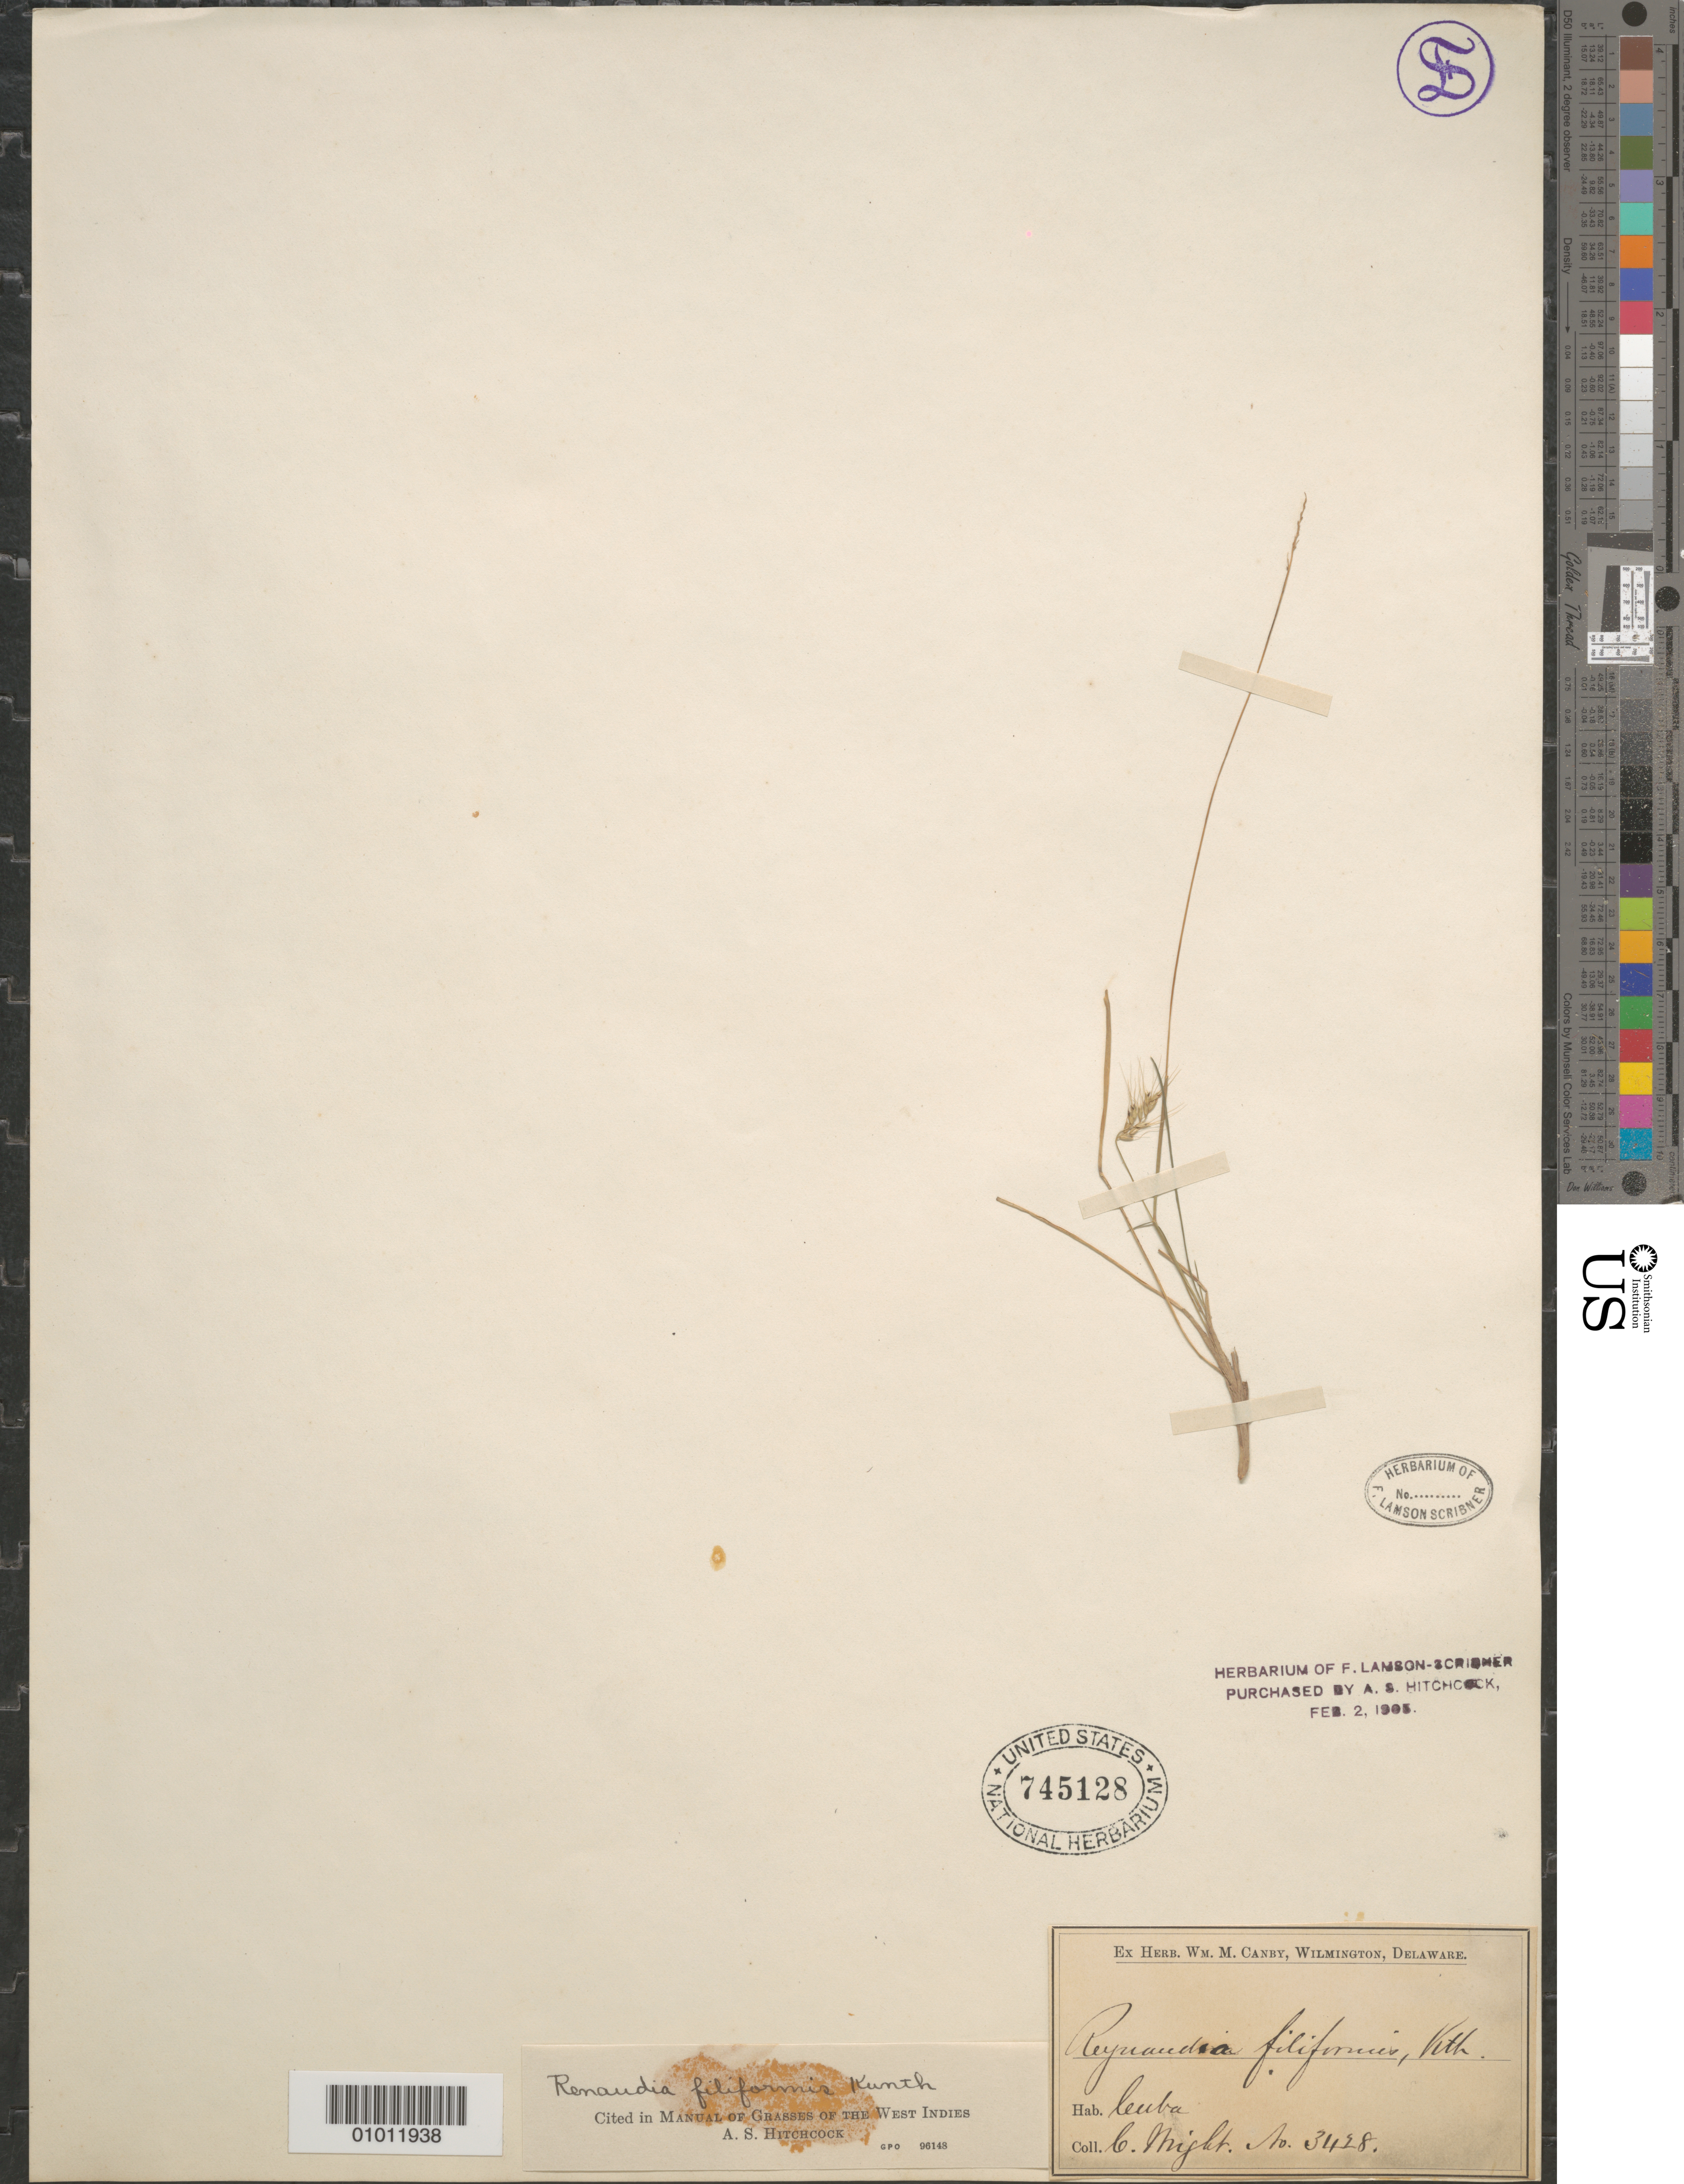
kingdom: Plantae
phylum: Tracheophyta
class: Liliopsida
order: Poales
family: Poaceae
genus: Reynaudia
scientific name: Reynaudia filiformis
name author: (Spreng. ex Schult.) Kunth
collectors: C. Wright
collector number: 3428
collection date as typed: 1800 to 1899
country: Cuba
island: Cuba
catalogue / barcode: US 745128